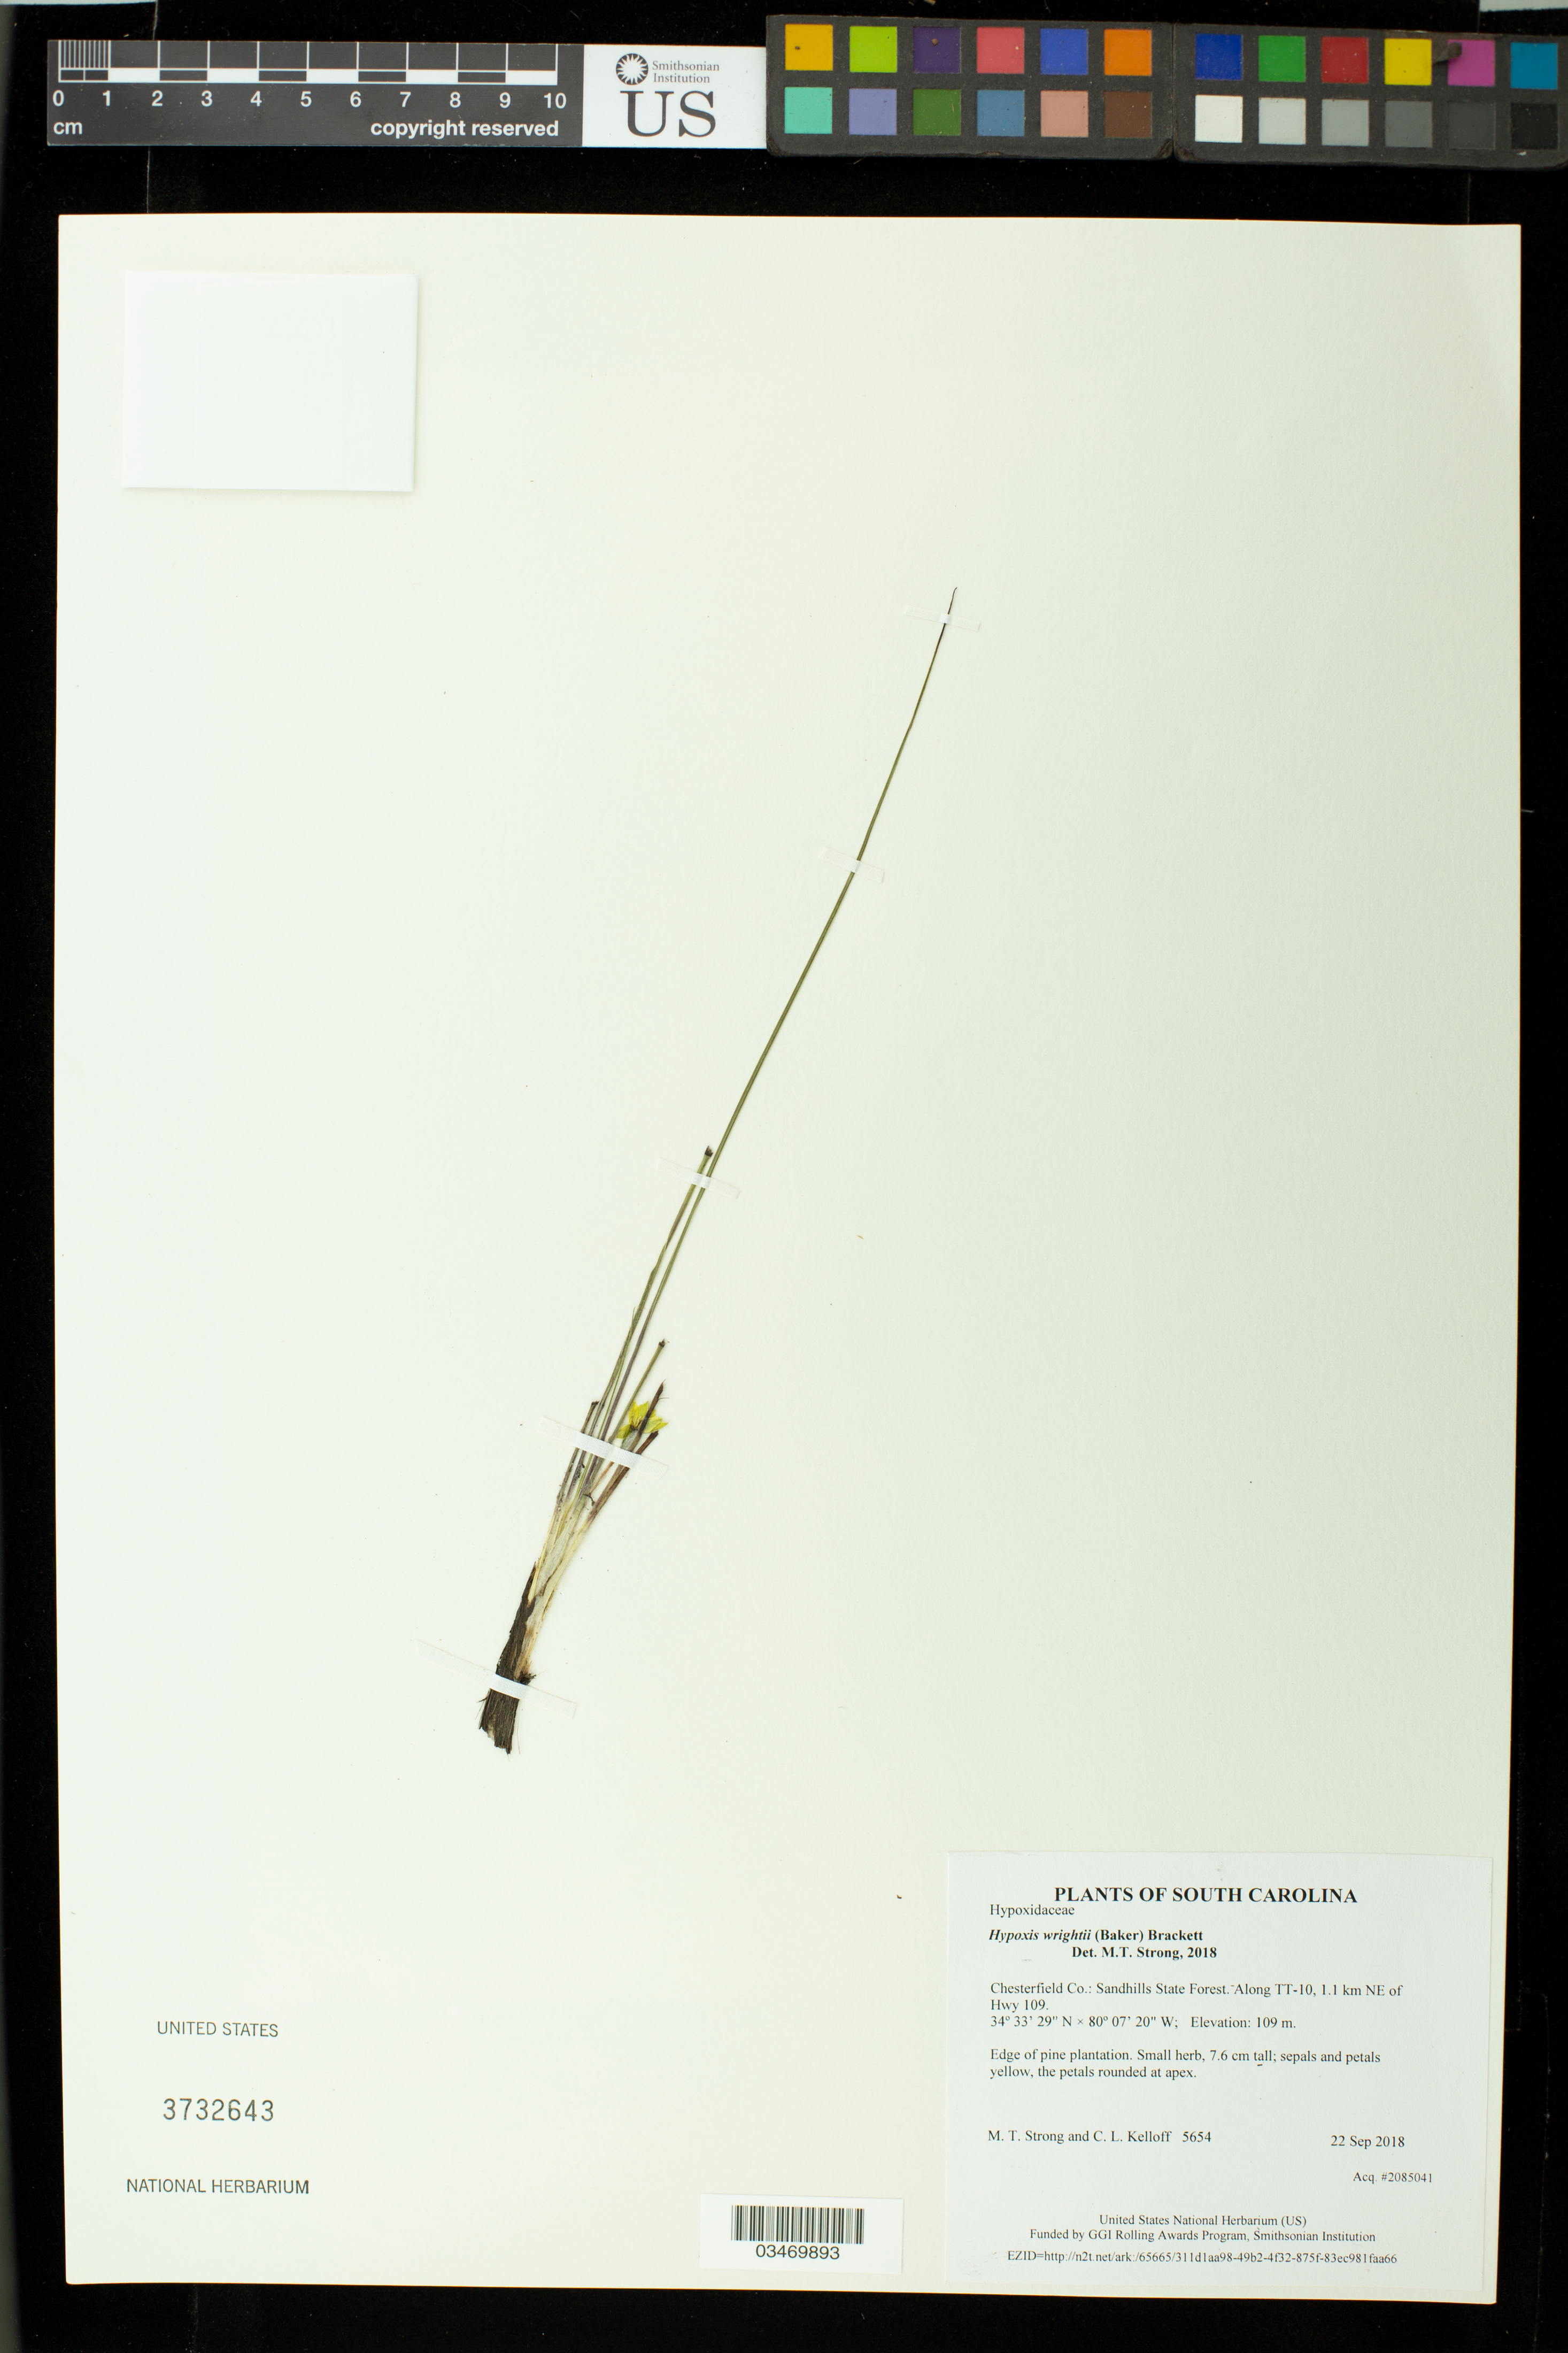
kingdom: Plantae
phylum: Tracheophyta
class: Liliopsida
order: Asparagales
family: Hypoxidaceae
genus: Hypoxis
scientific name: Hypoxis wrightii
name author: (Baker) Brackett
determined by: Strong, M. T., (US), Smithsonian Institution - National Museum of Natural History (UNITED STATES)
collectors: M. T. Strong & C. L. Kelloff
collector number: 5654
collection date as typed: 22 Sep 2018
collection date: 2018-09-22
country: United States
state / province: South Carolina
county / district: Chesterfield Co.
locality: Sandhills State Forest. Edge of pine plantation along TT-10, 1.1 km NE of Hwy 109.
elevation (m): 109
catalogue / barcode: US 3732643